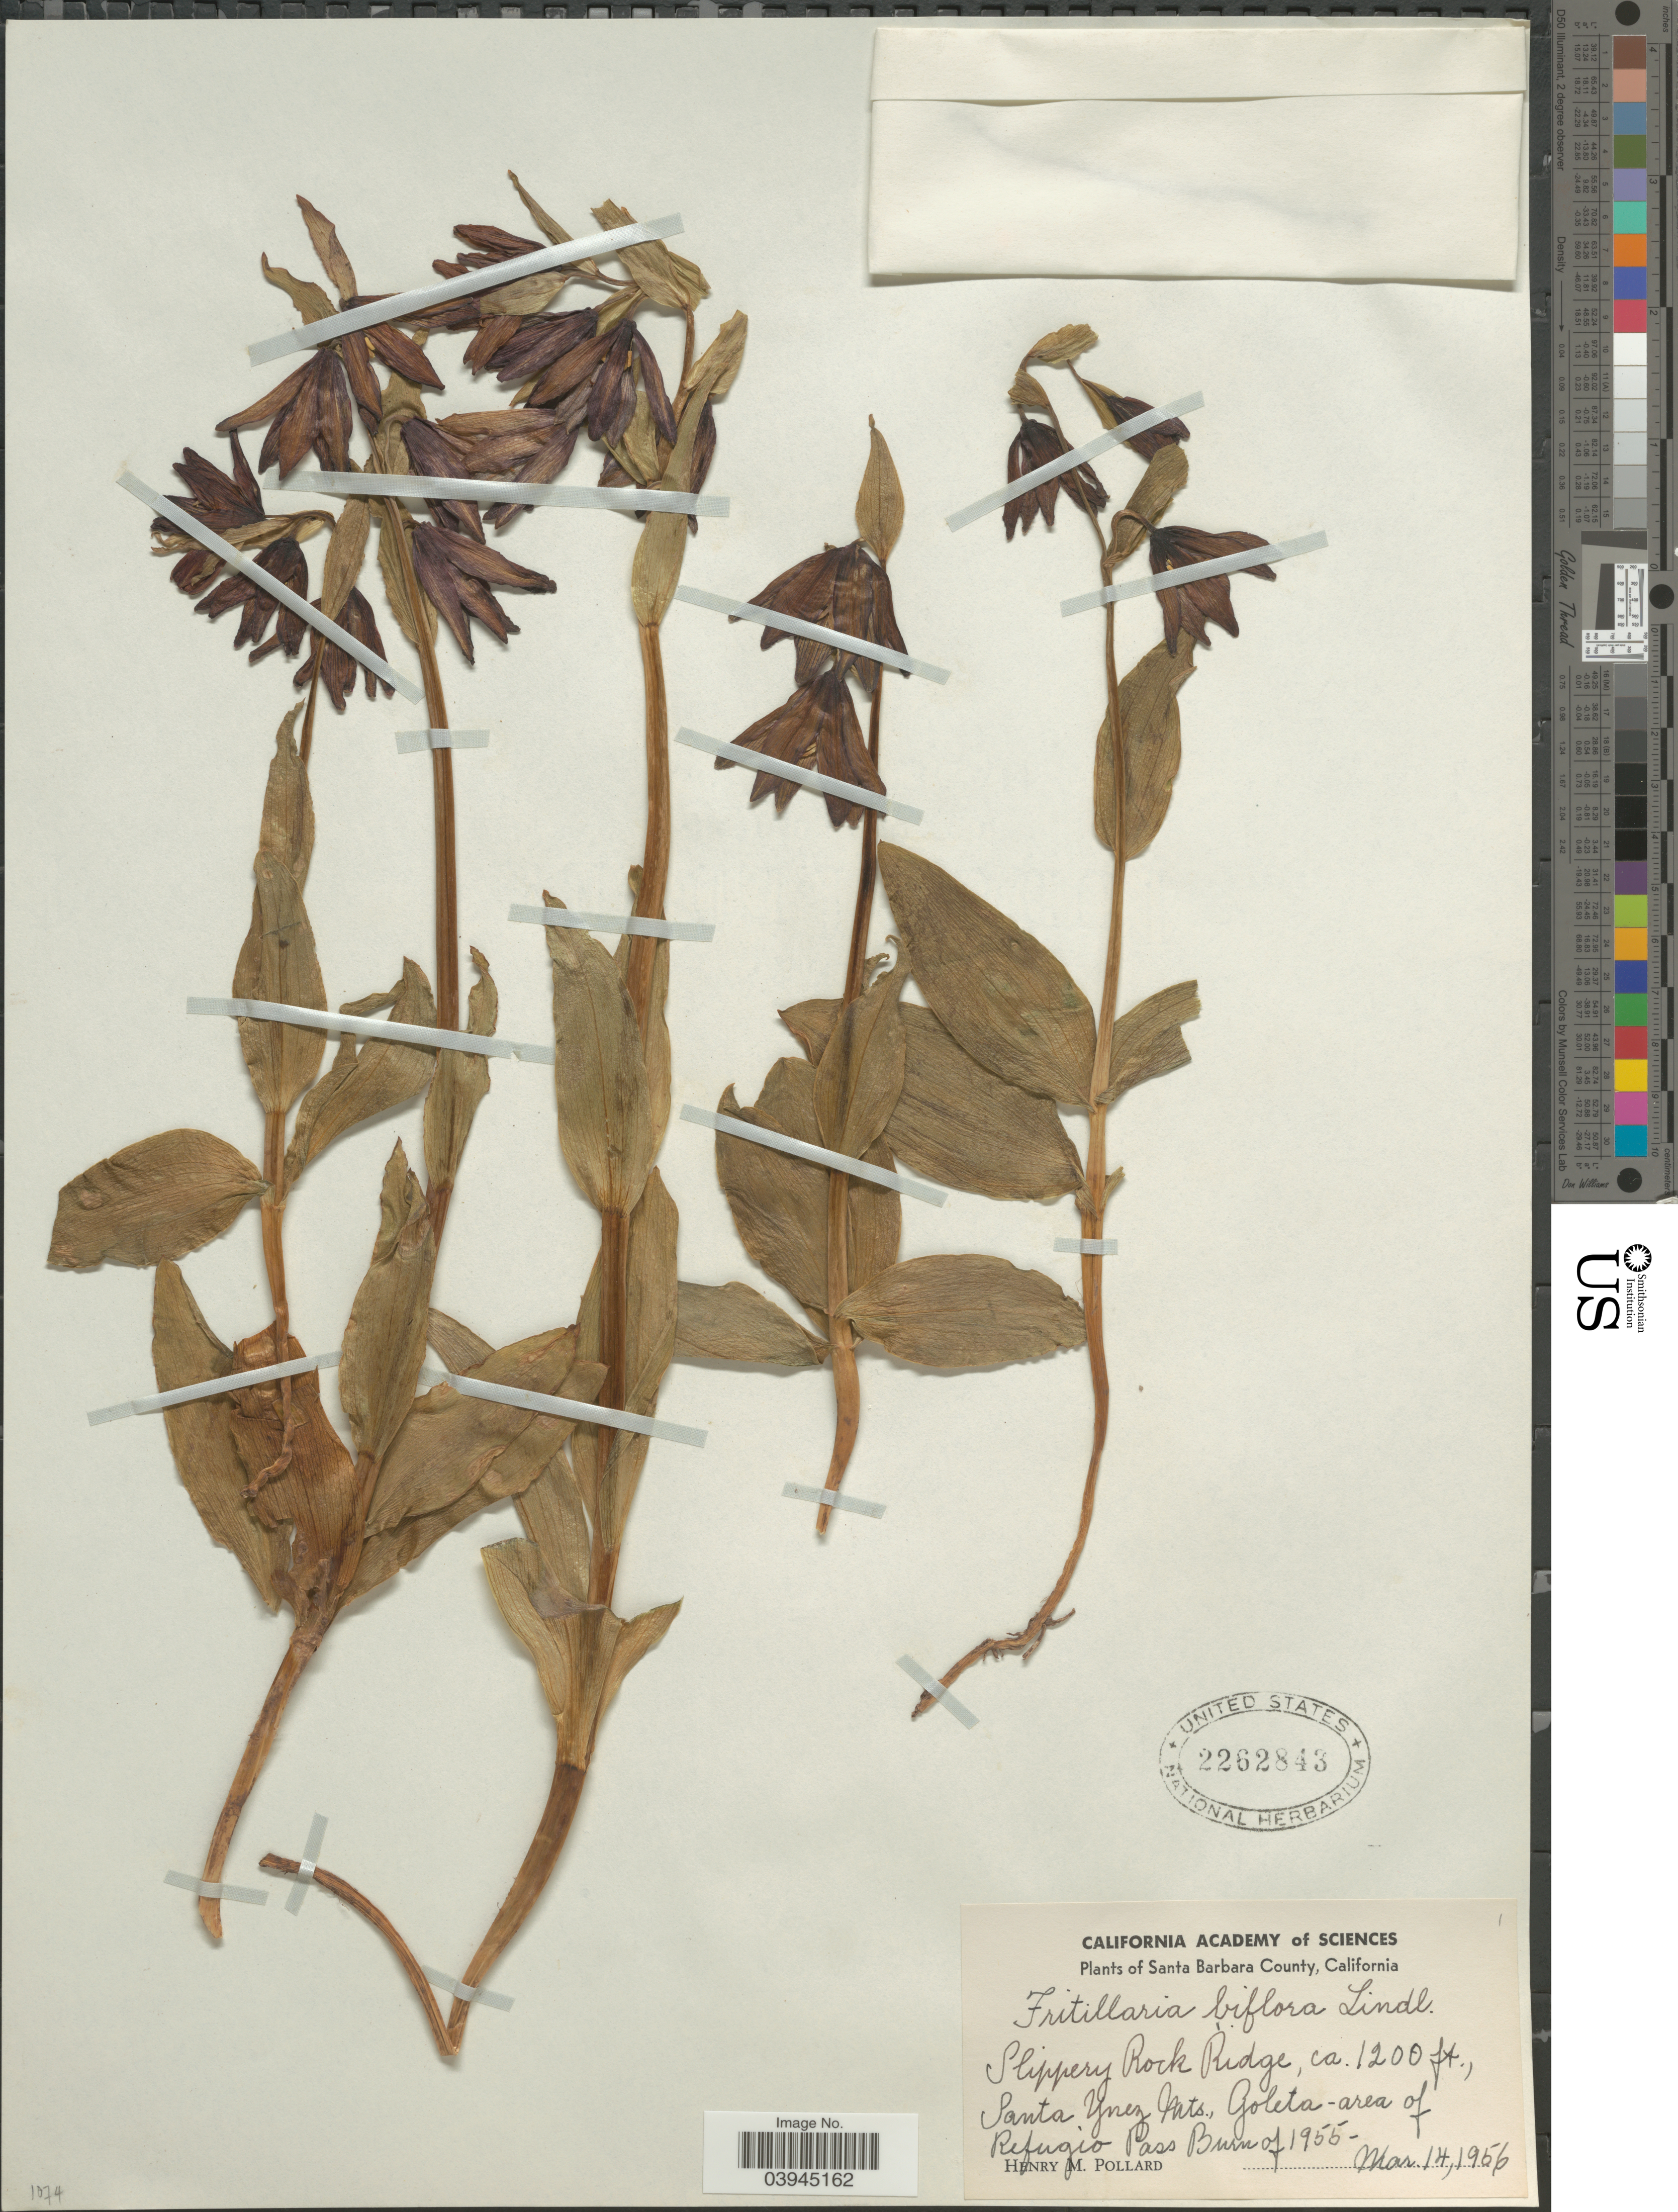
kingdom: Plantae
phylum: Tracheophyta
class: Liliopsida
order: Liliales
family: Liliaceae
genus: Fritillaria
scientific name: Fritillaria biflora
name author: Lindl.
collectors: H. M. Pollard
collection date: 1956-03-14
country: United States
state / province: California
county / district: Santa Barbara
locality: Santa Barbara County. Slippery Rock Ridge. Santa Ynez Mts., Goleta-area of Refugio Pass Burn of 1955.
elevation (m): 366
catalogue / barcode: US 2262843